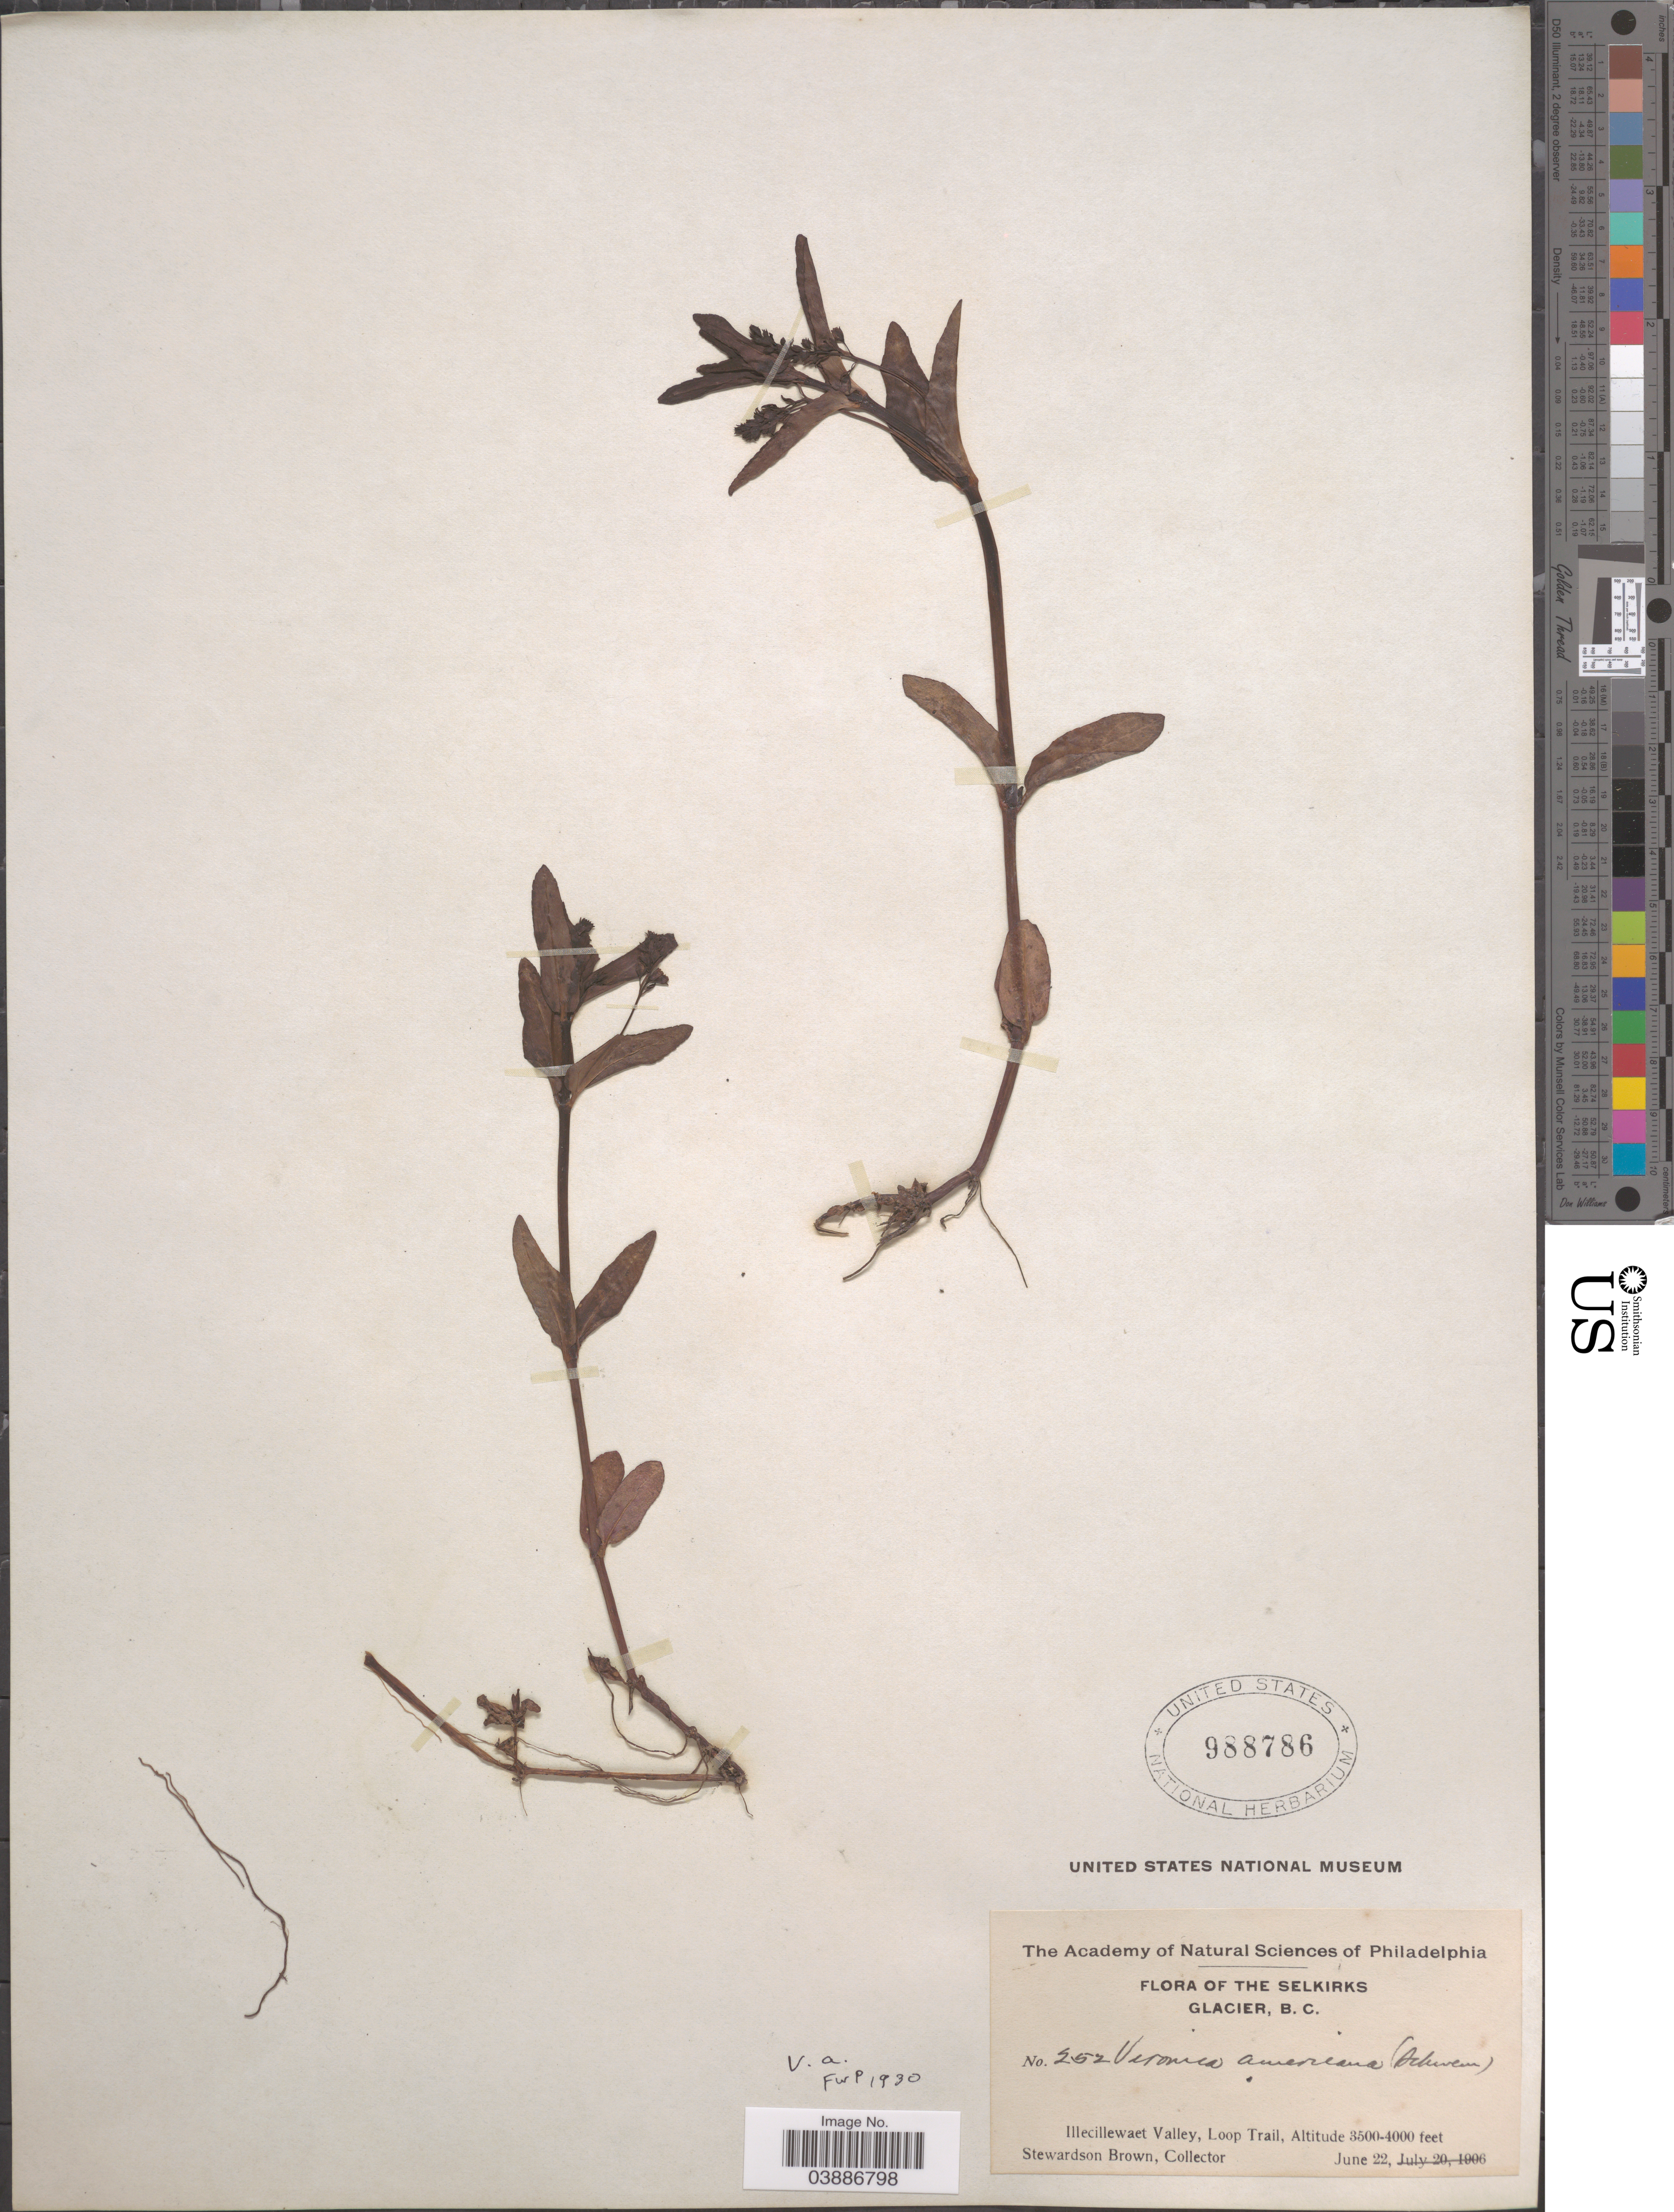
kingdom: Plantae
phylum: Tracheophyta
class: Magnoliopsida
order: Lamiales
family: Plantaginaceae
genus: Veronica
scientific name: Veronica americana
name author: Schwein. ex Benth.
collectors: S. Brown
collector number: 252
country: Canada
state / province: British Columbia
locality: The Selkirks Glacier. Illecillewaet Valley, Loop Trail.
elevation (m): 1067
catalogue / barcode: US 988786